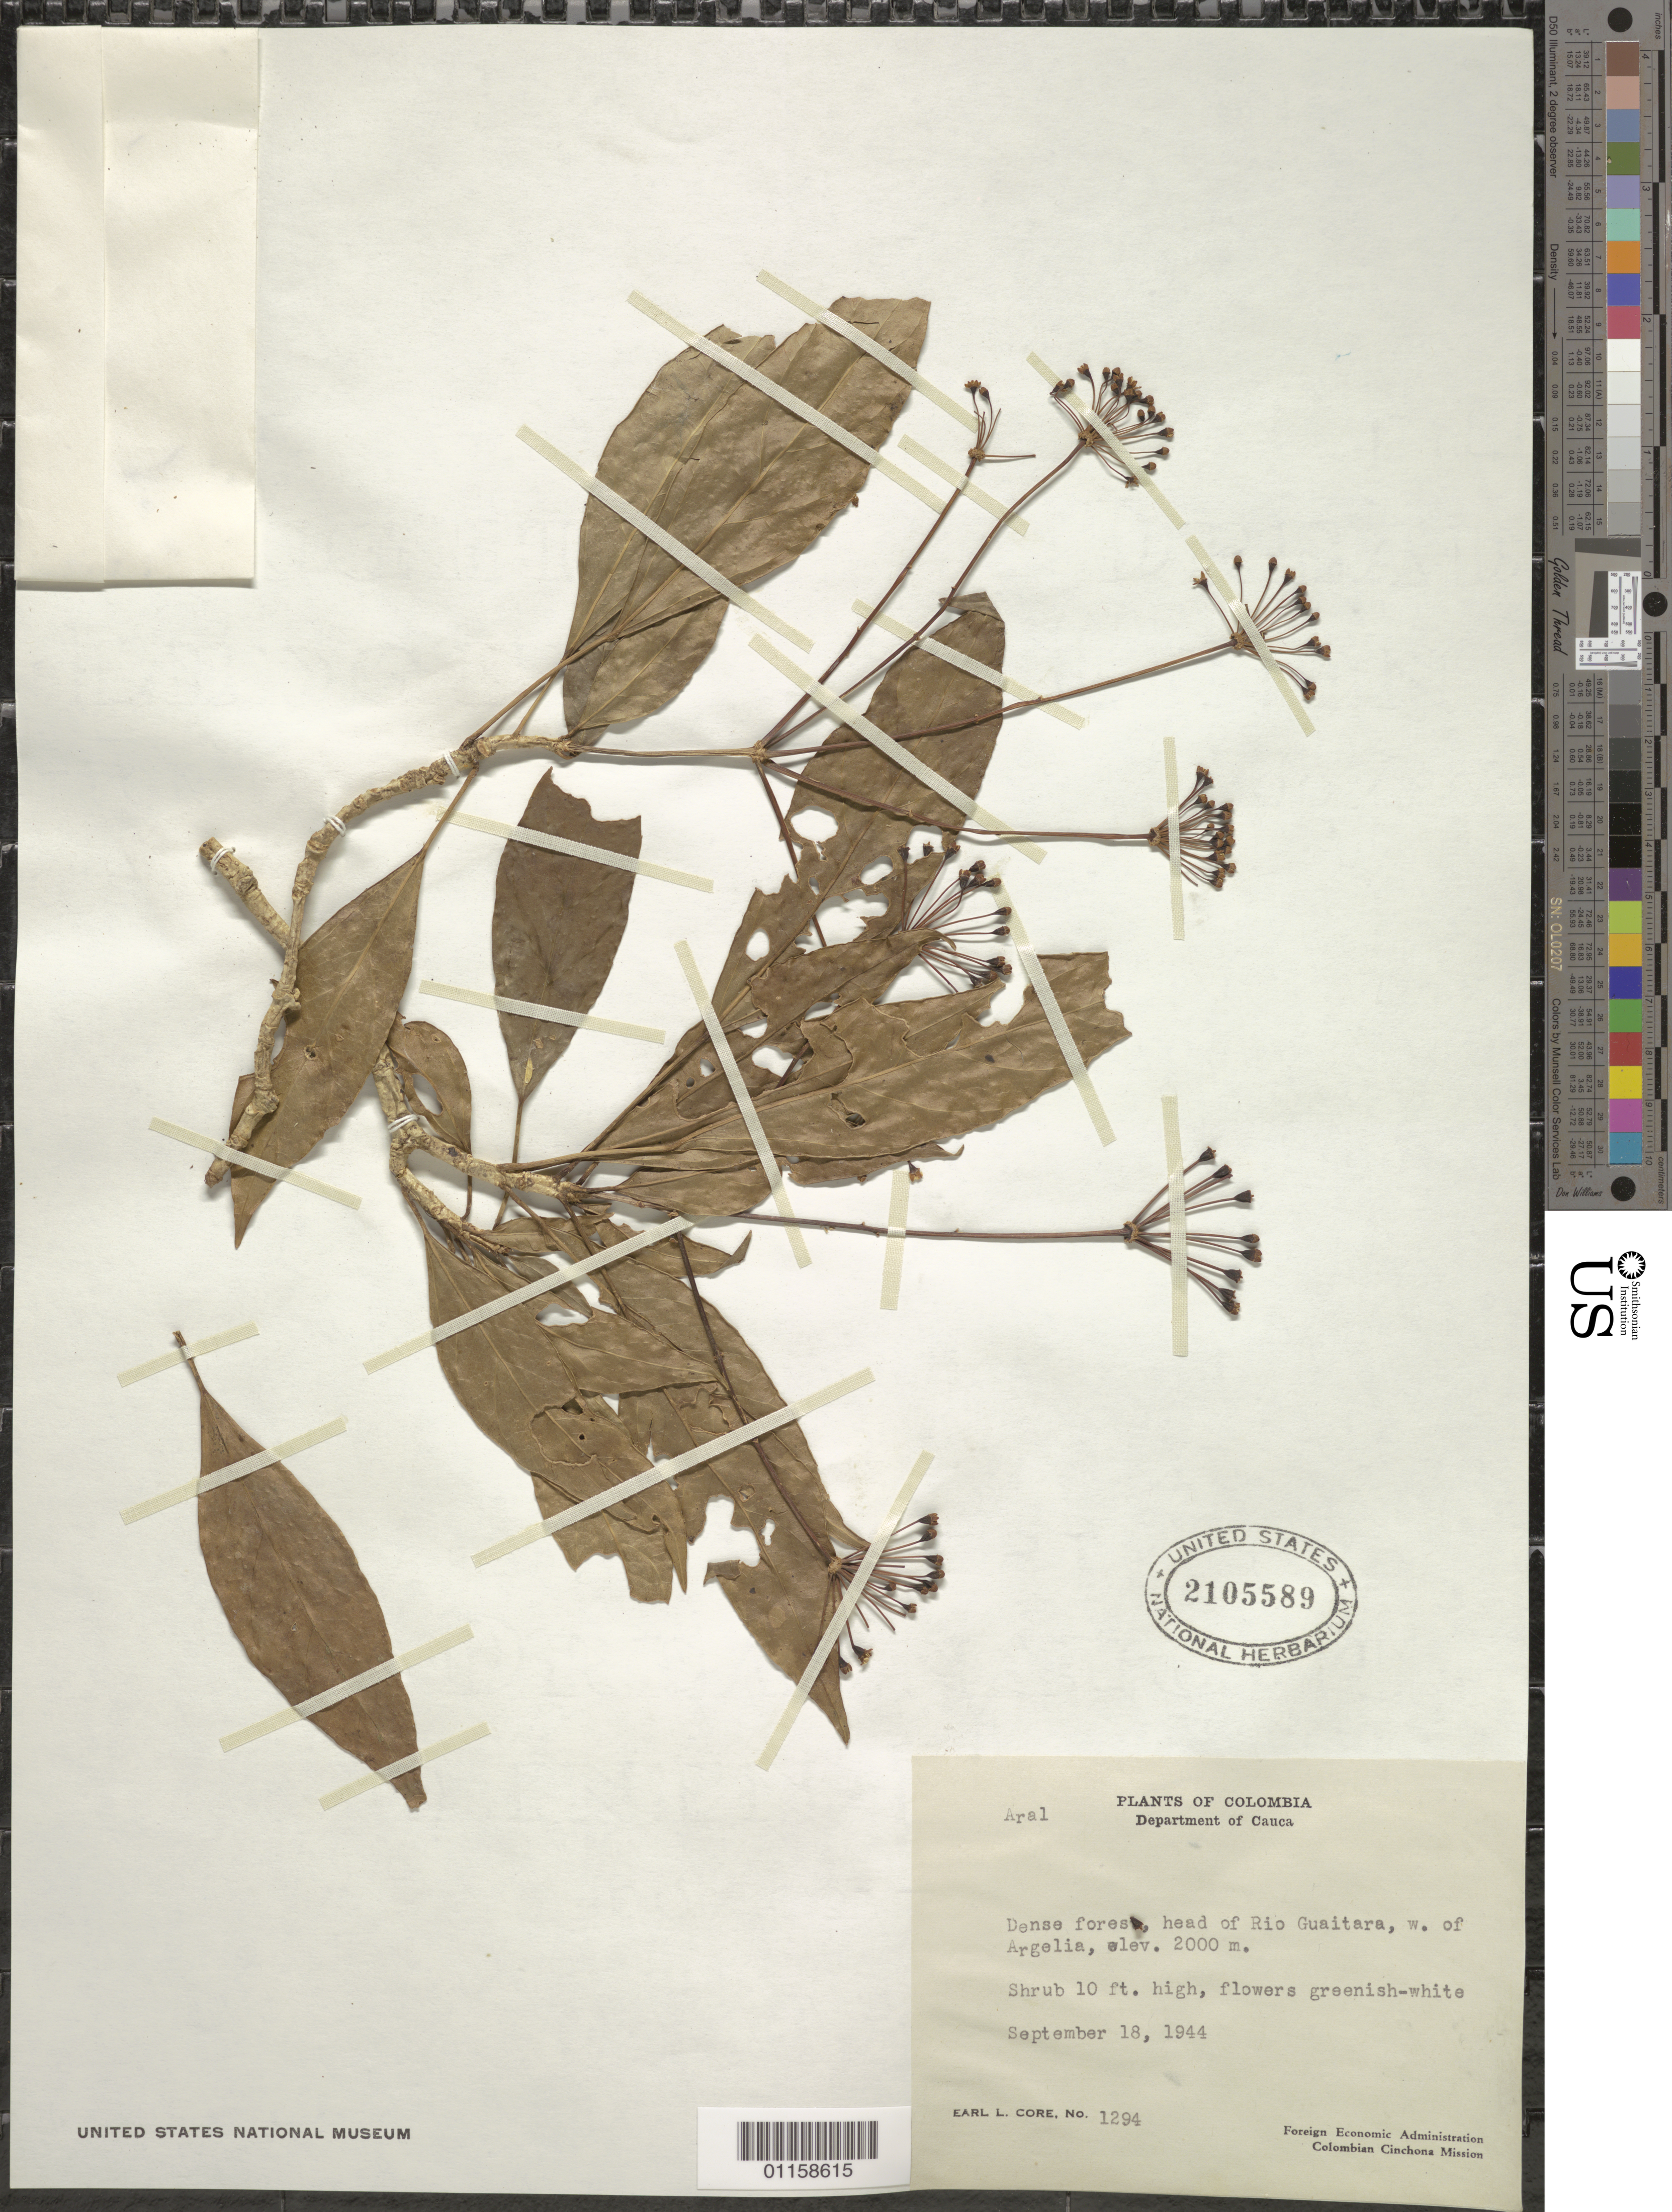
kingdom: Plantae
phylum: Tracheophyta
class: Magnoliopsida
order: Apiales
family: Araliaceae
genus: Dendropanax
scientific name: Dendropanax sp.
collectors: E. L. Core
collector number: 1294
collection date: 1944-09-18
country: Colombia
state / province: Cauca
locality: Head of Rio Guaitara, W of Argelia.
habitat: Shrub, in dense forest.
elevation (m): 2000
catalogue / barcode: US 2105589